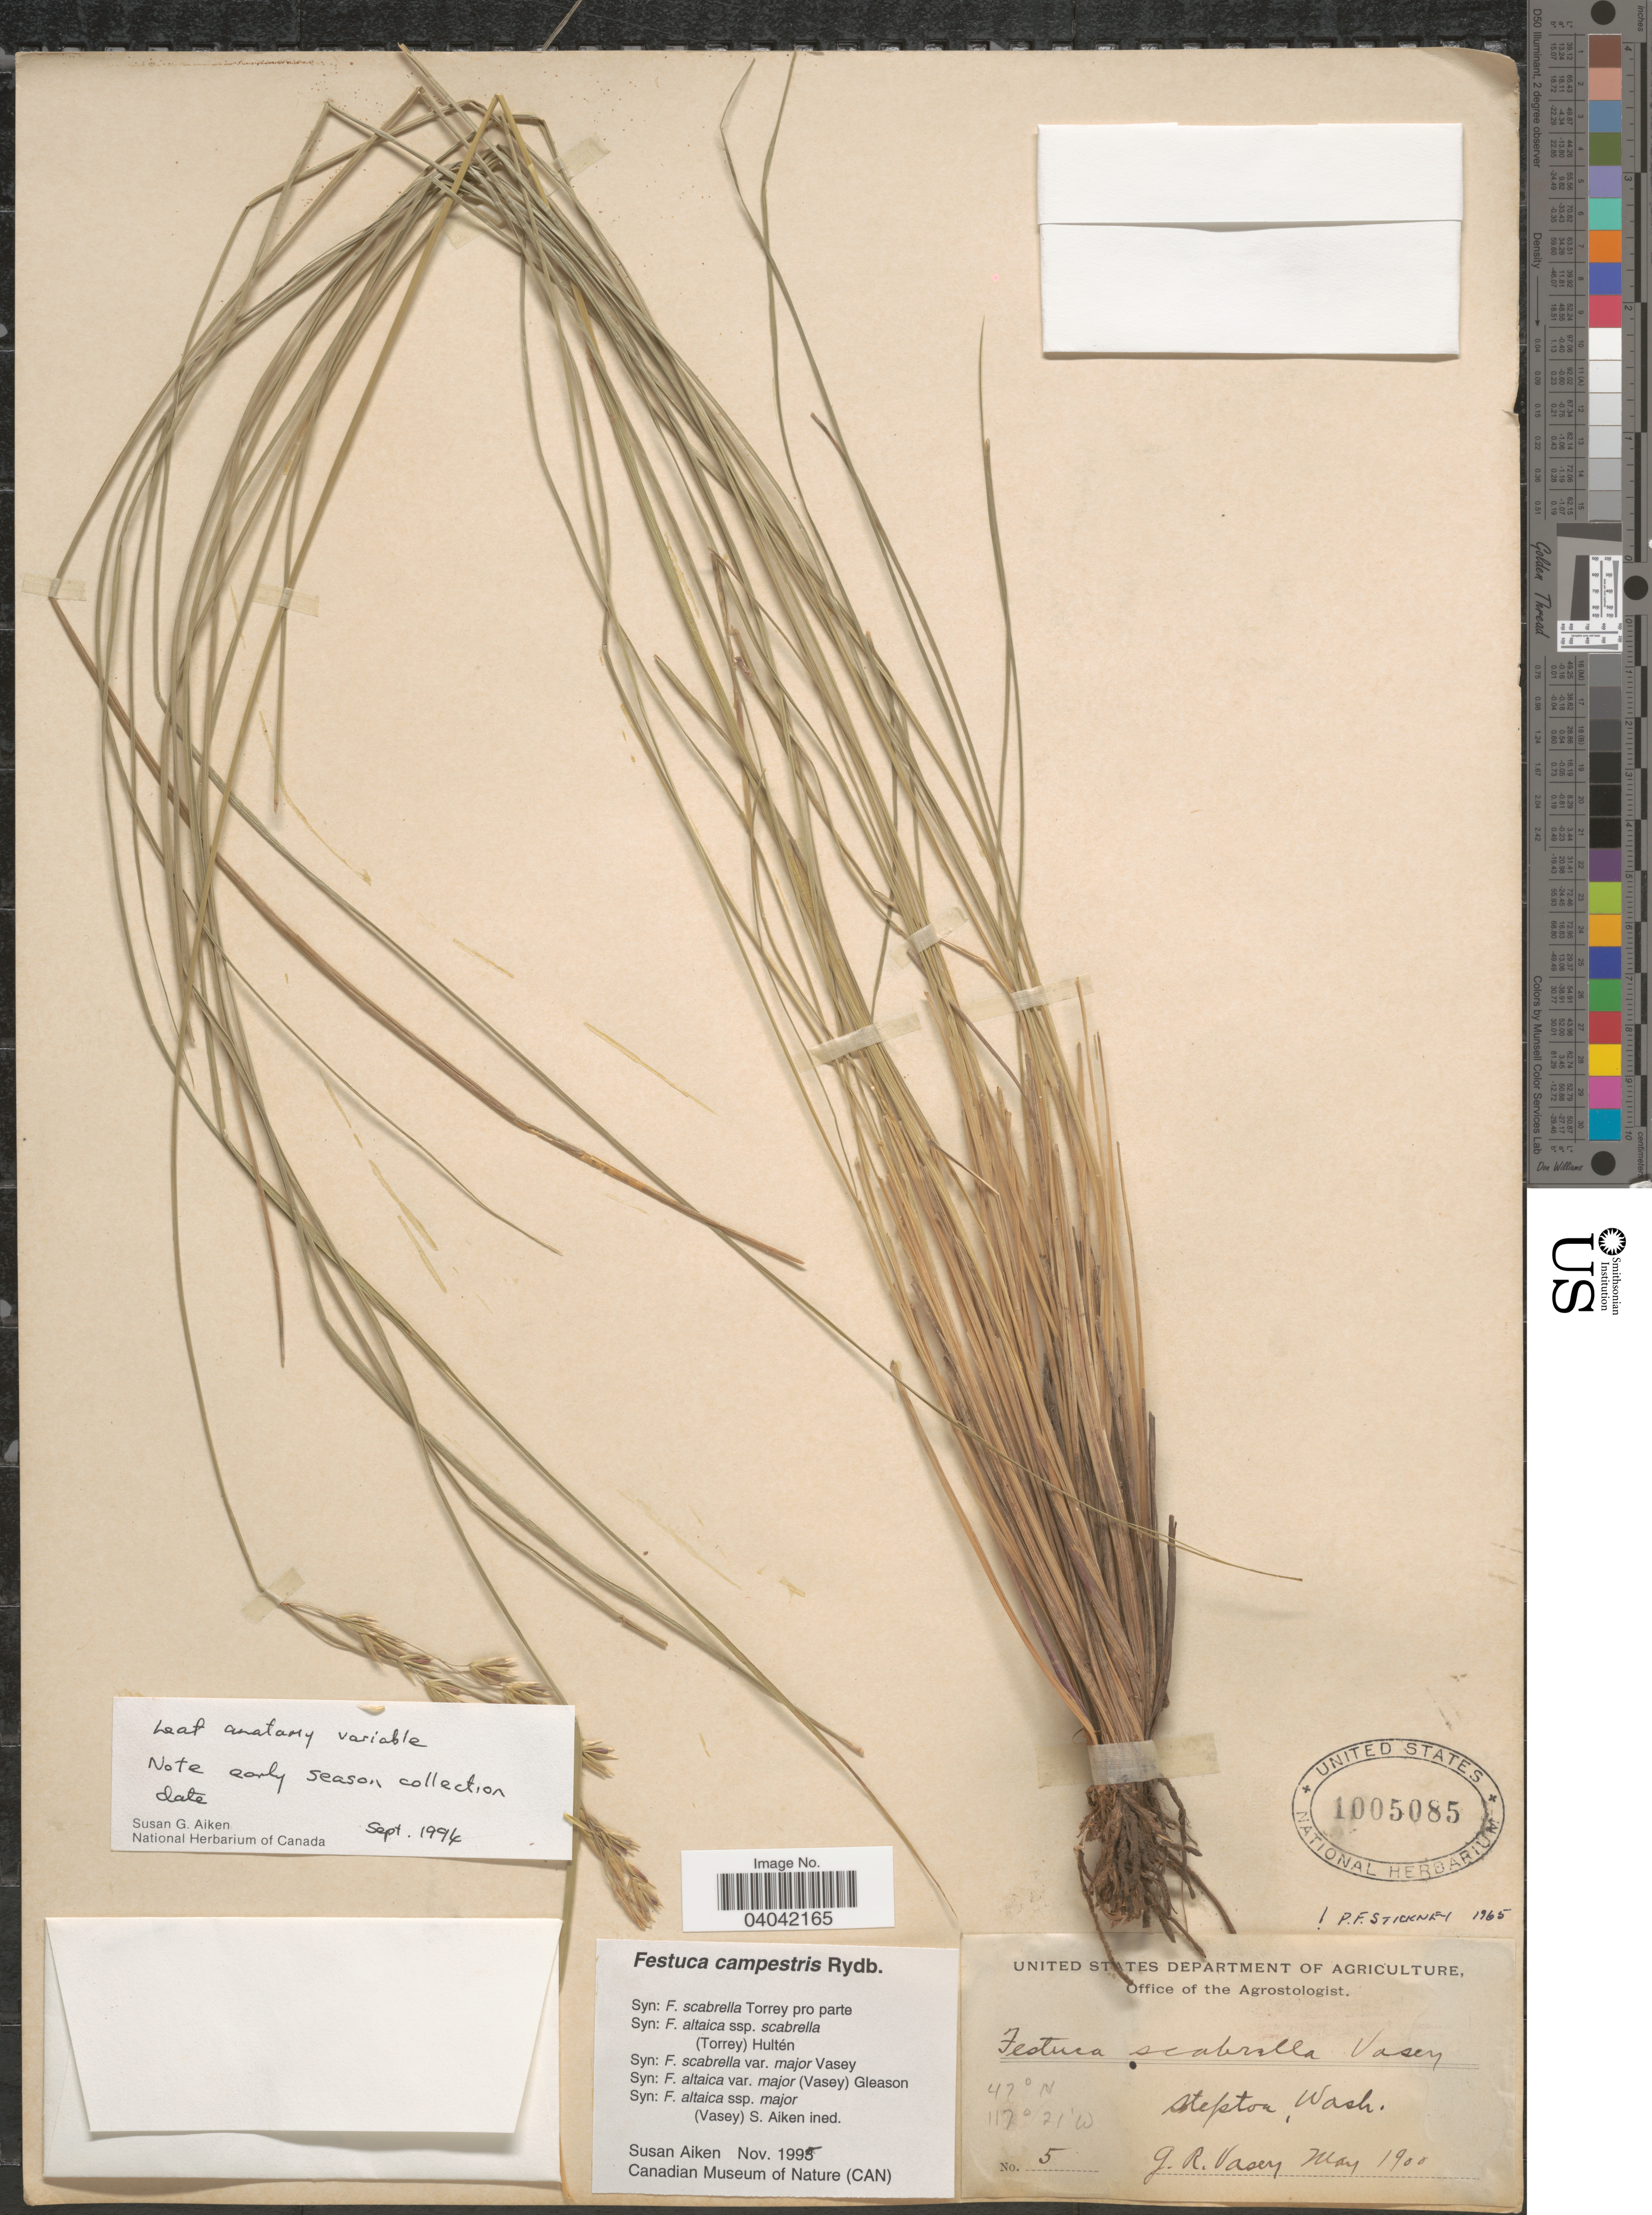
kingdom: Plantae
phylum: Tracheophyta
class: Liliopsida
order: Poales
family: Poaceae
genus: Festuca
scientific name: Festuca campestris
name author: Rydb.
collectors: G. R. Vasey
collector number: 5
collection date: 1900-05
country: United States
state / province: Washington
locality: Steptoe.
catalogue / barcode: US 1005085